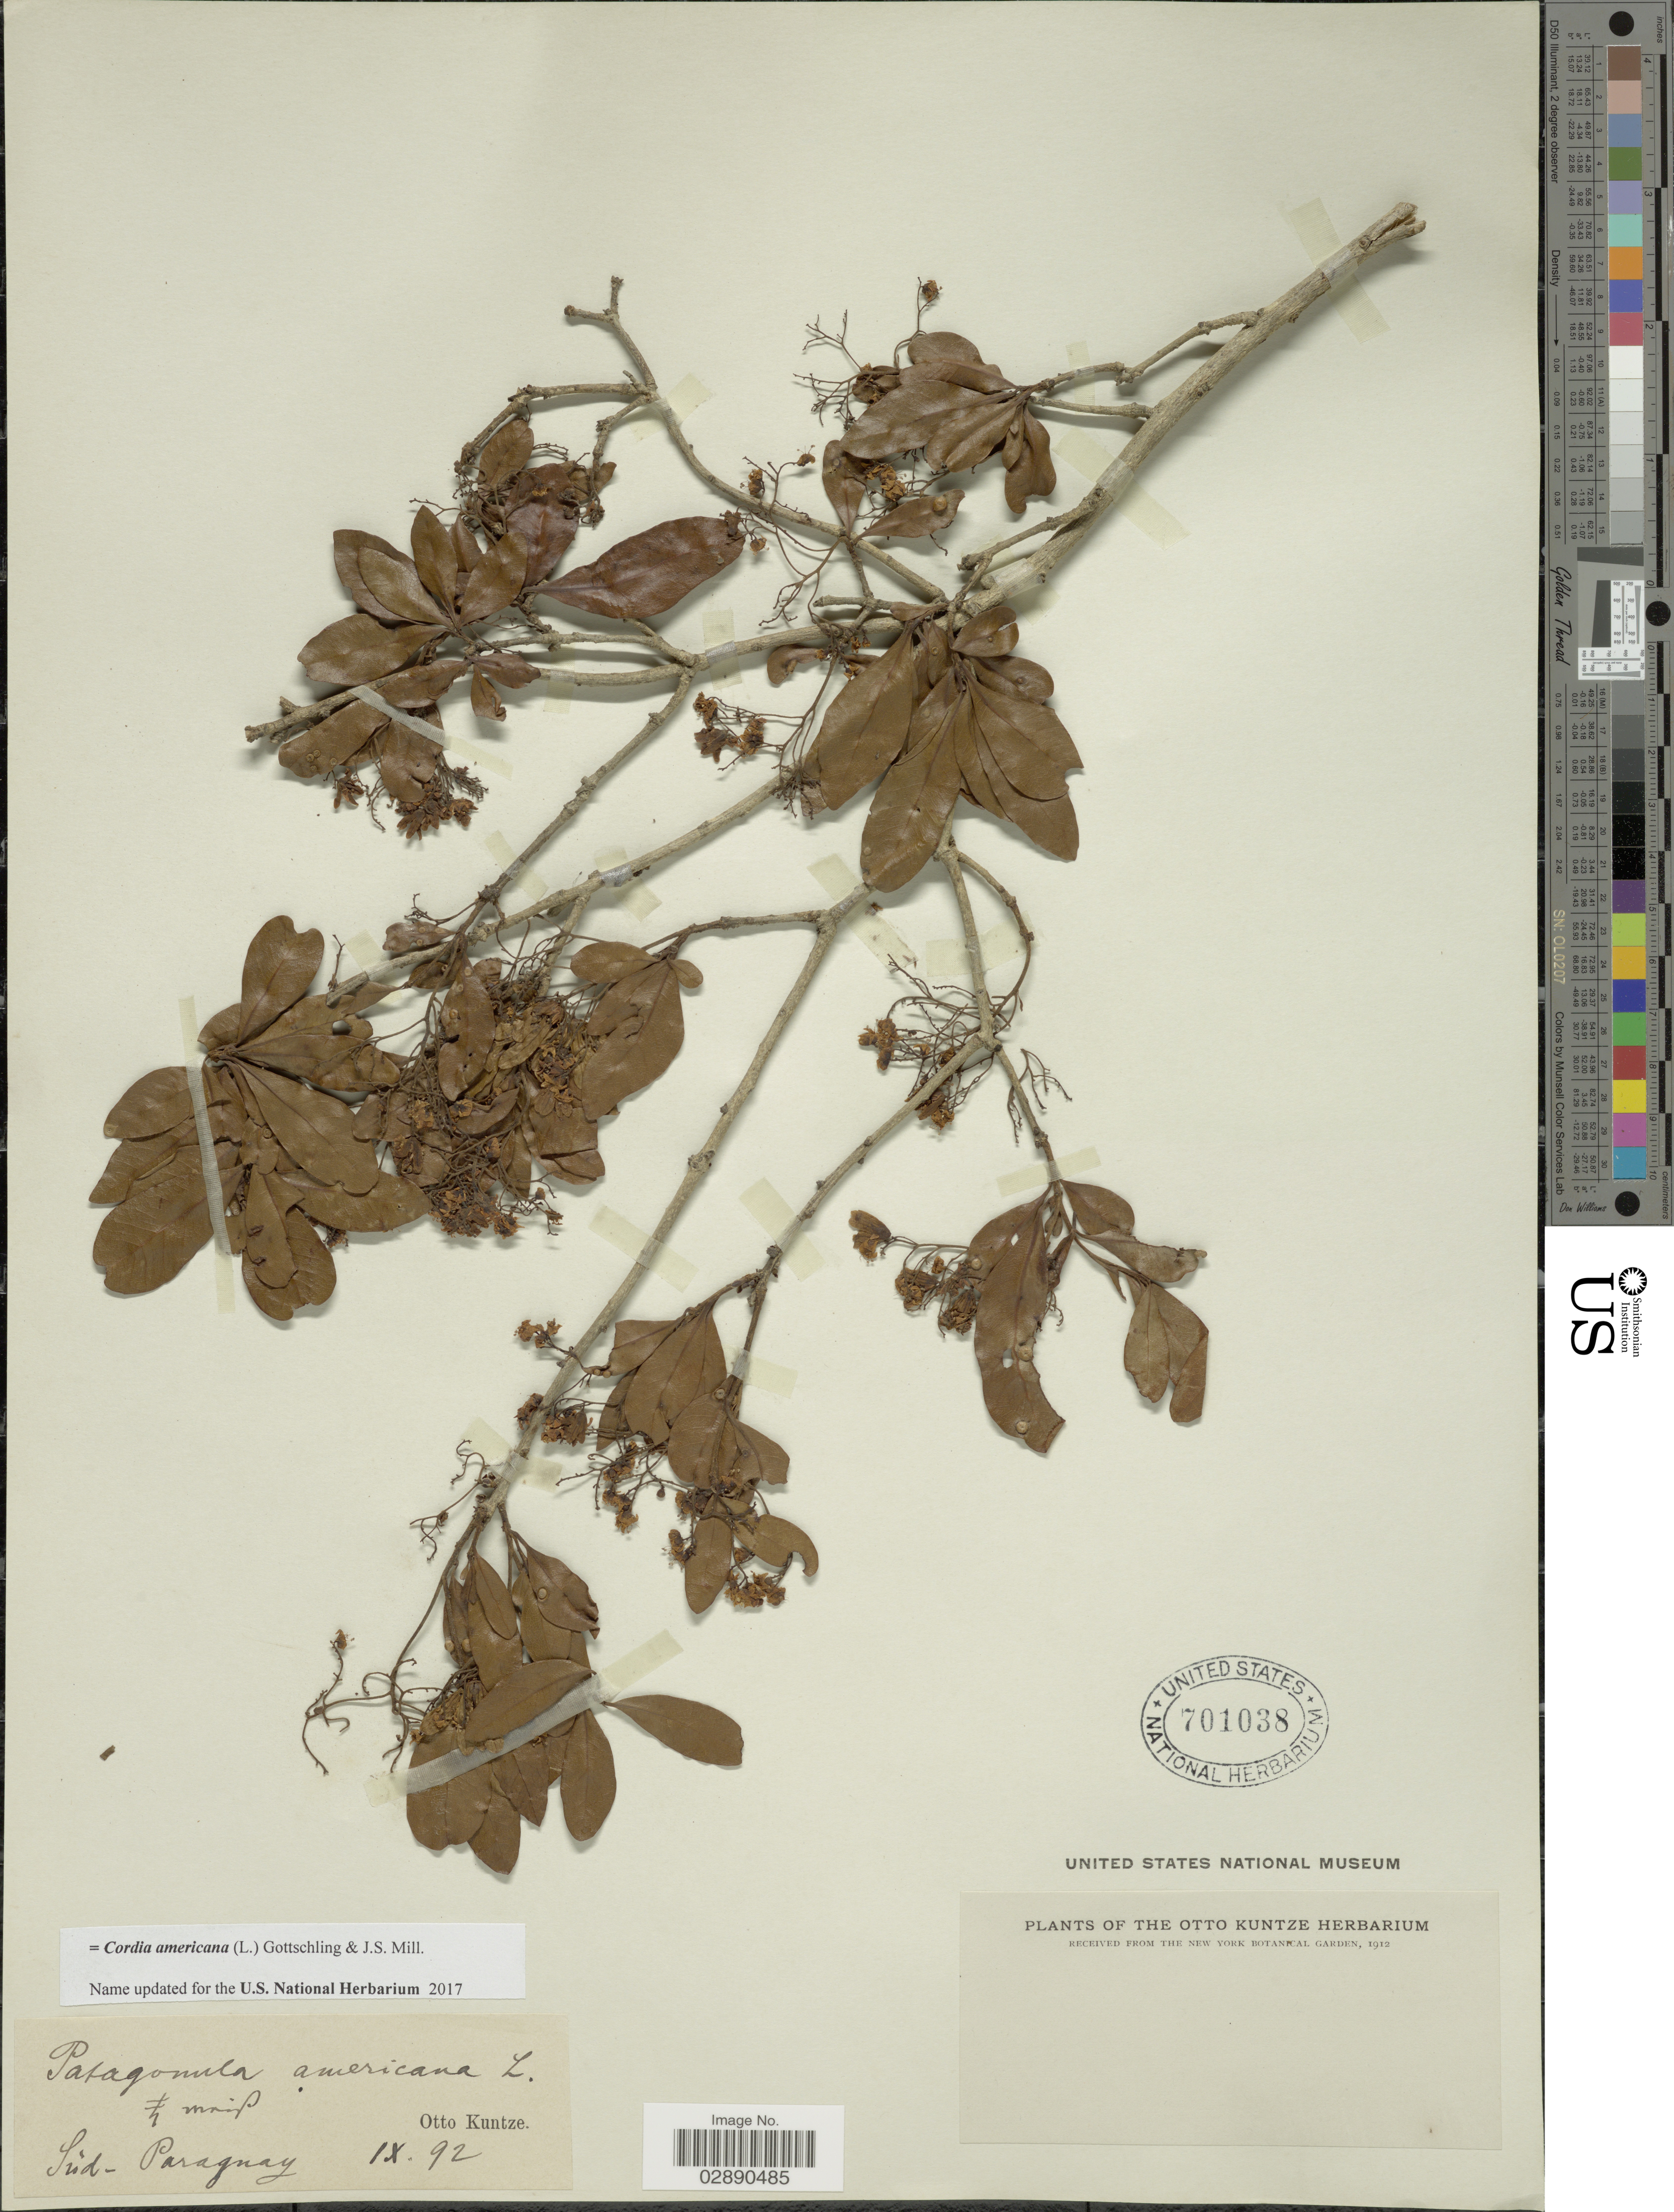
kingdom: Plantae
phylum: Tracheophyta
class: Magnoliopsida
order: Boraginales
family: Cordiaceae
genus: Cordia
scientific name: Cordia americana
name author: (L.) Gottschling & J.S. Mill.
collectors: C.E.O. Kuntze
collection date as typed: Transcribed d/m/y: /9/92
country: Paraguay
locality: Süd-Paraguay.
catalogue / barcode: US 701038